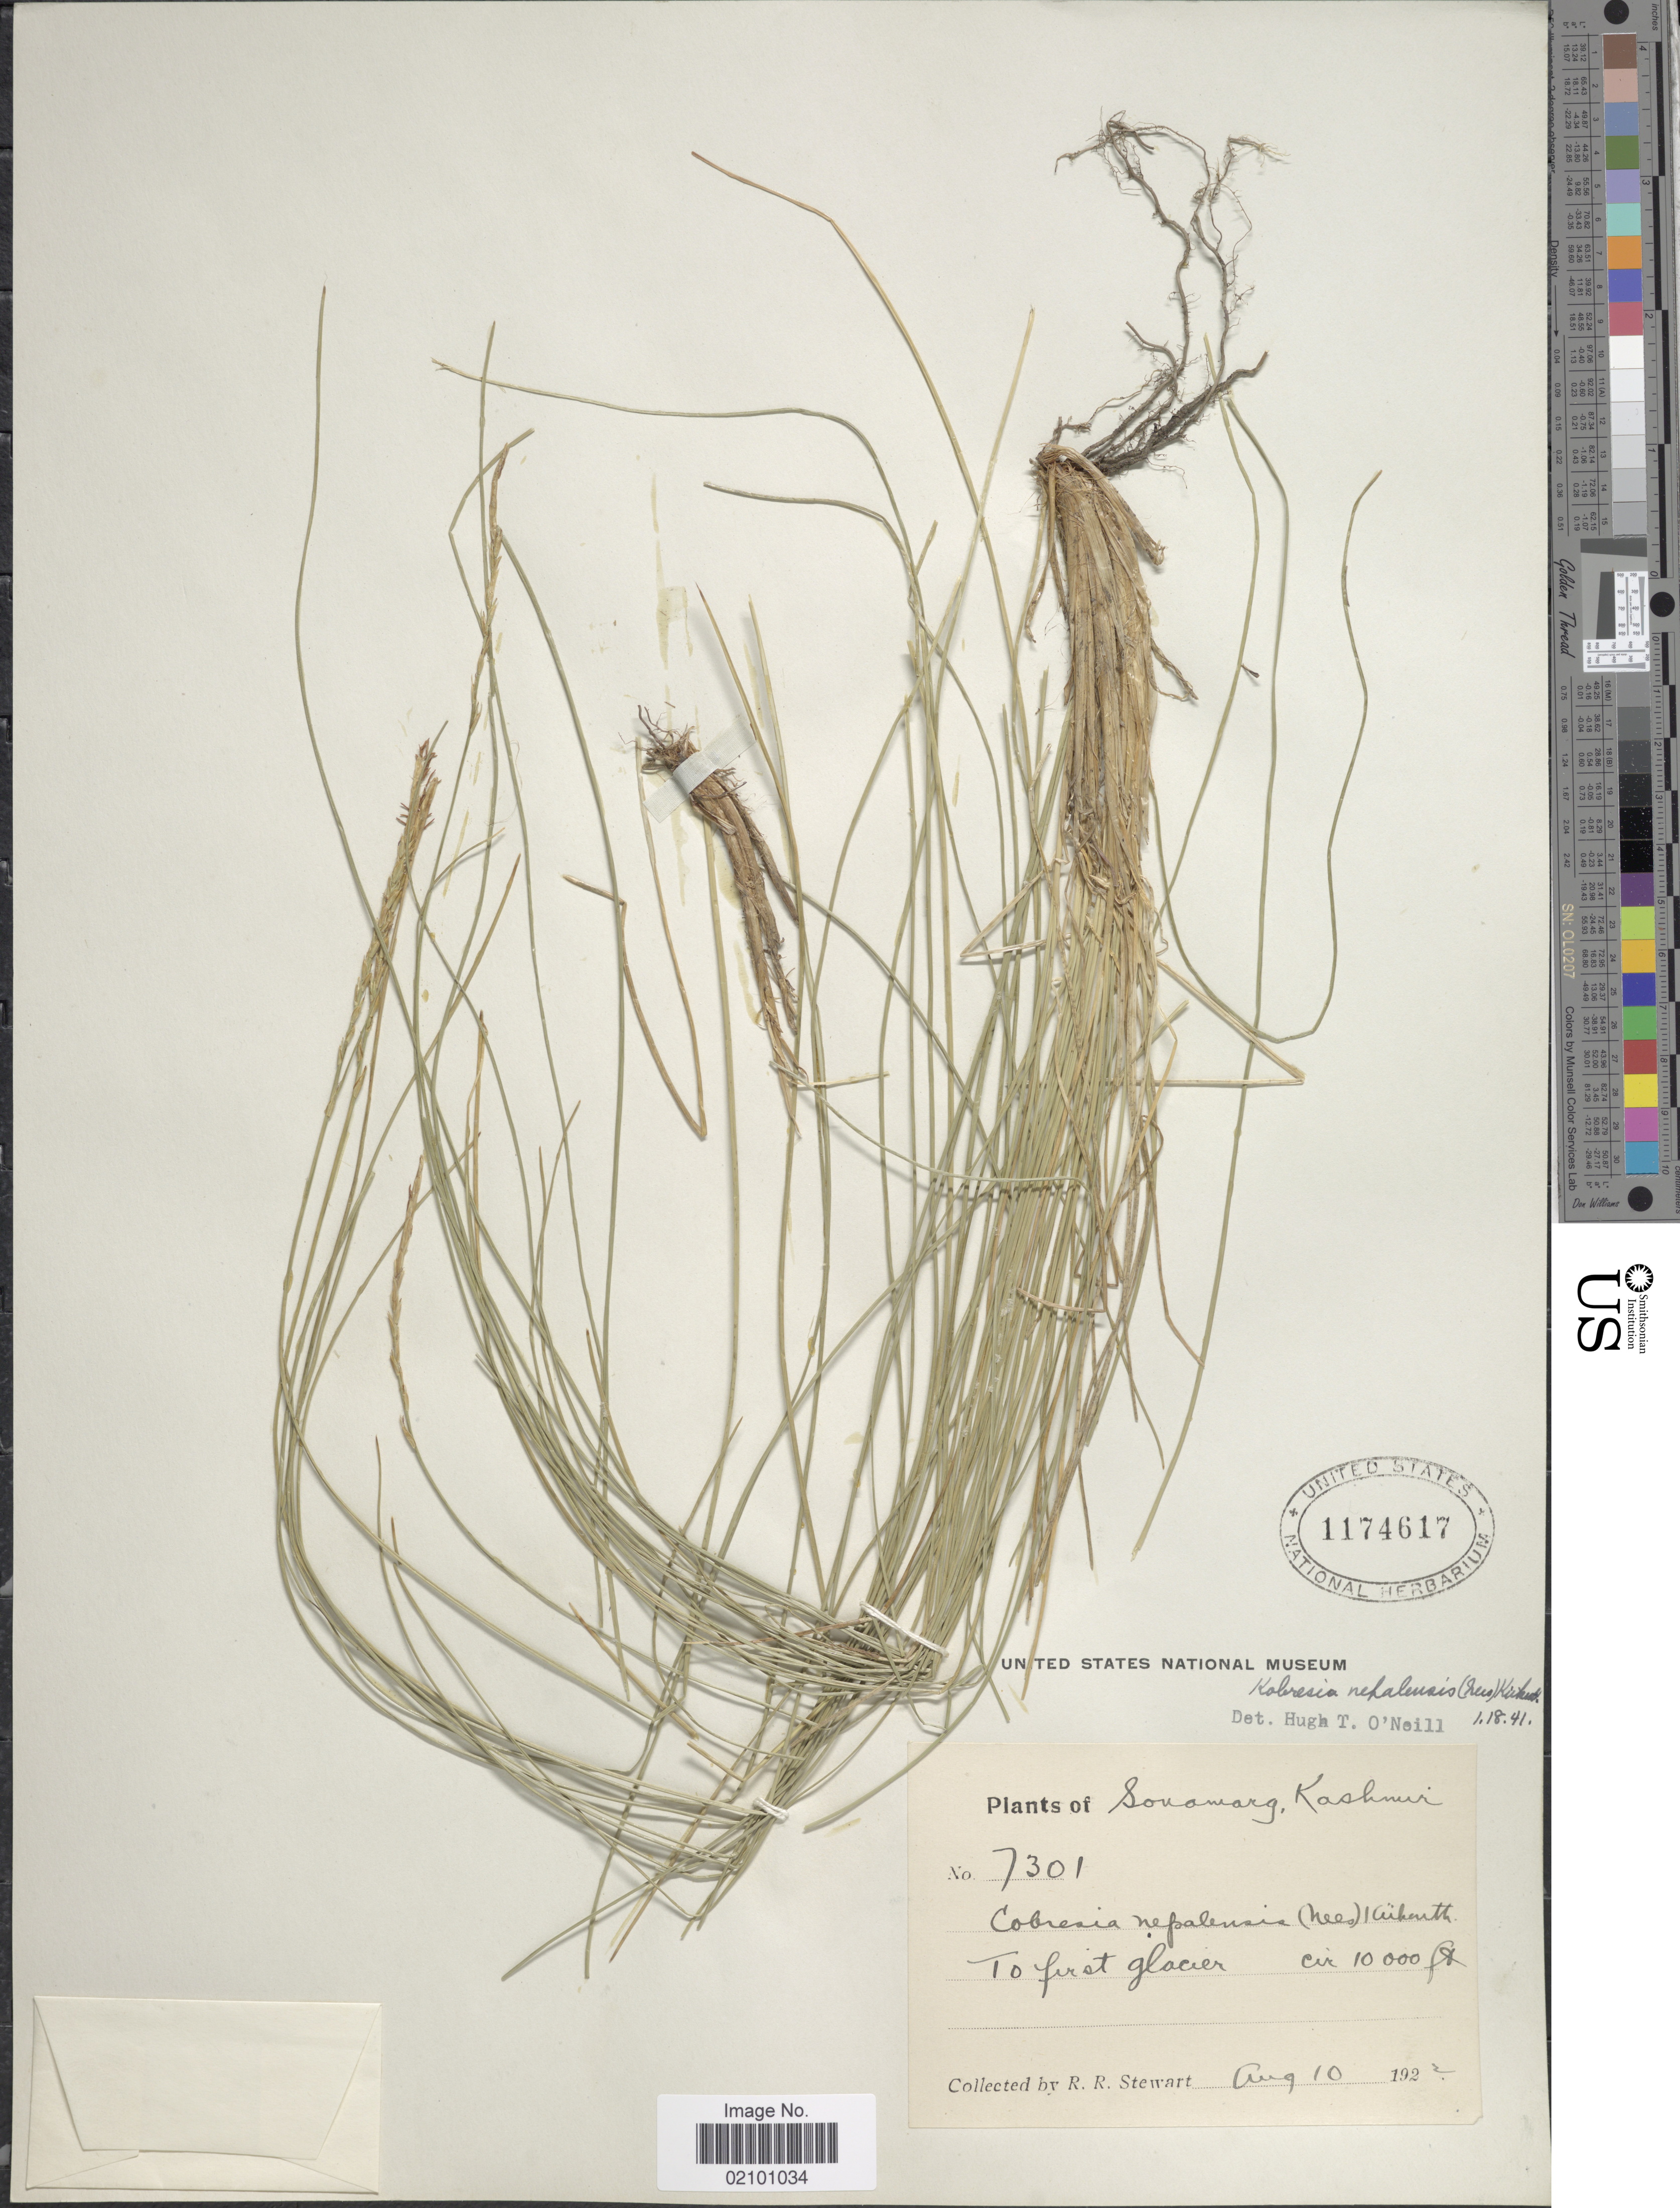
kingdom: Plantae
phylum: Tracheophyta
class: Liliopsida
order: Poales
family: Cyperaceae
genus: Carex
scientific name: Carex unciniiformis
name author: Boeckeler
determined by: Strong, M. T., (US), Smithsonian Institution - National Museum of Natural History (UNITED STATES)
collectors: R. R. Stewart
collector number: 7301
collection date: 1922-08-10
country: India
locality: Sonamarg, Kashmir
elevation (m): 3048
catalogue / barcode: US 174617